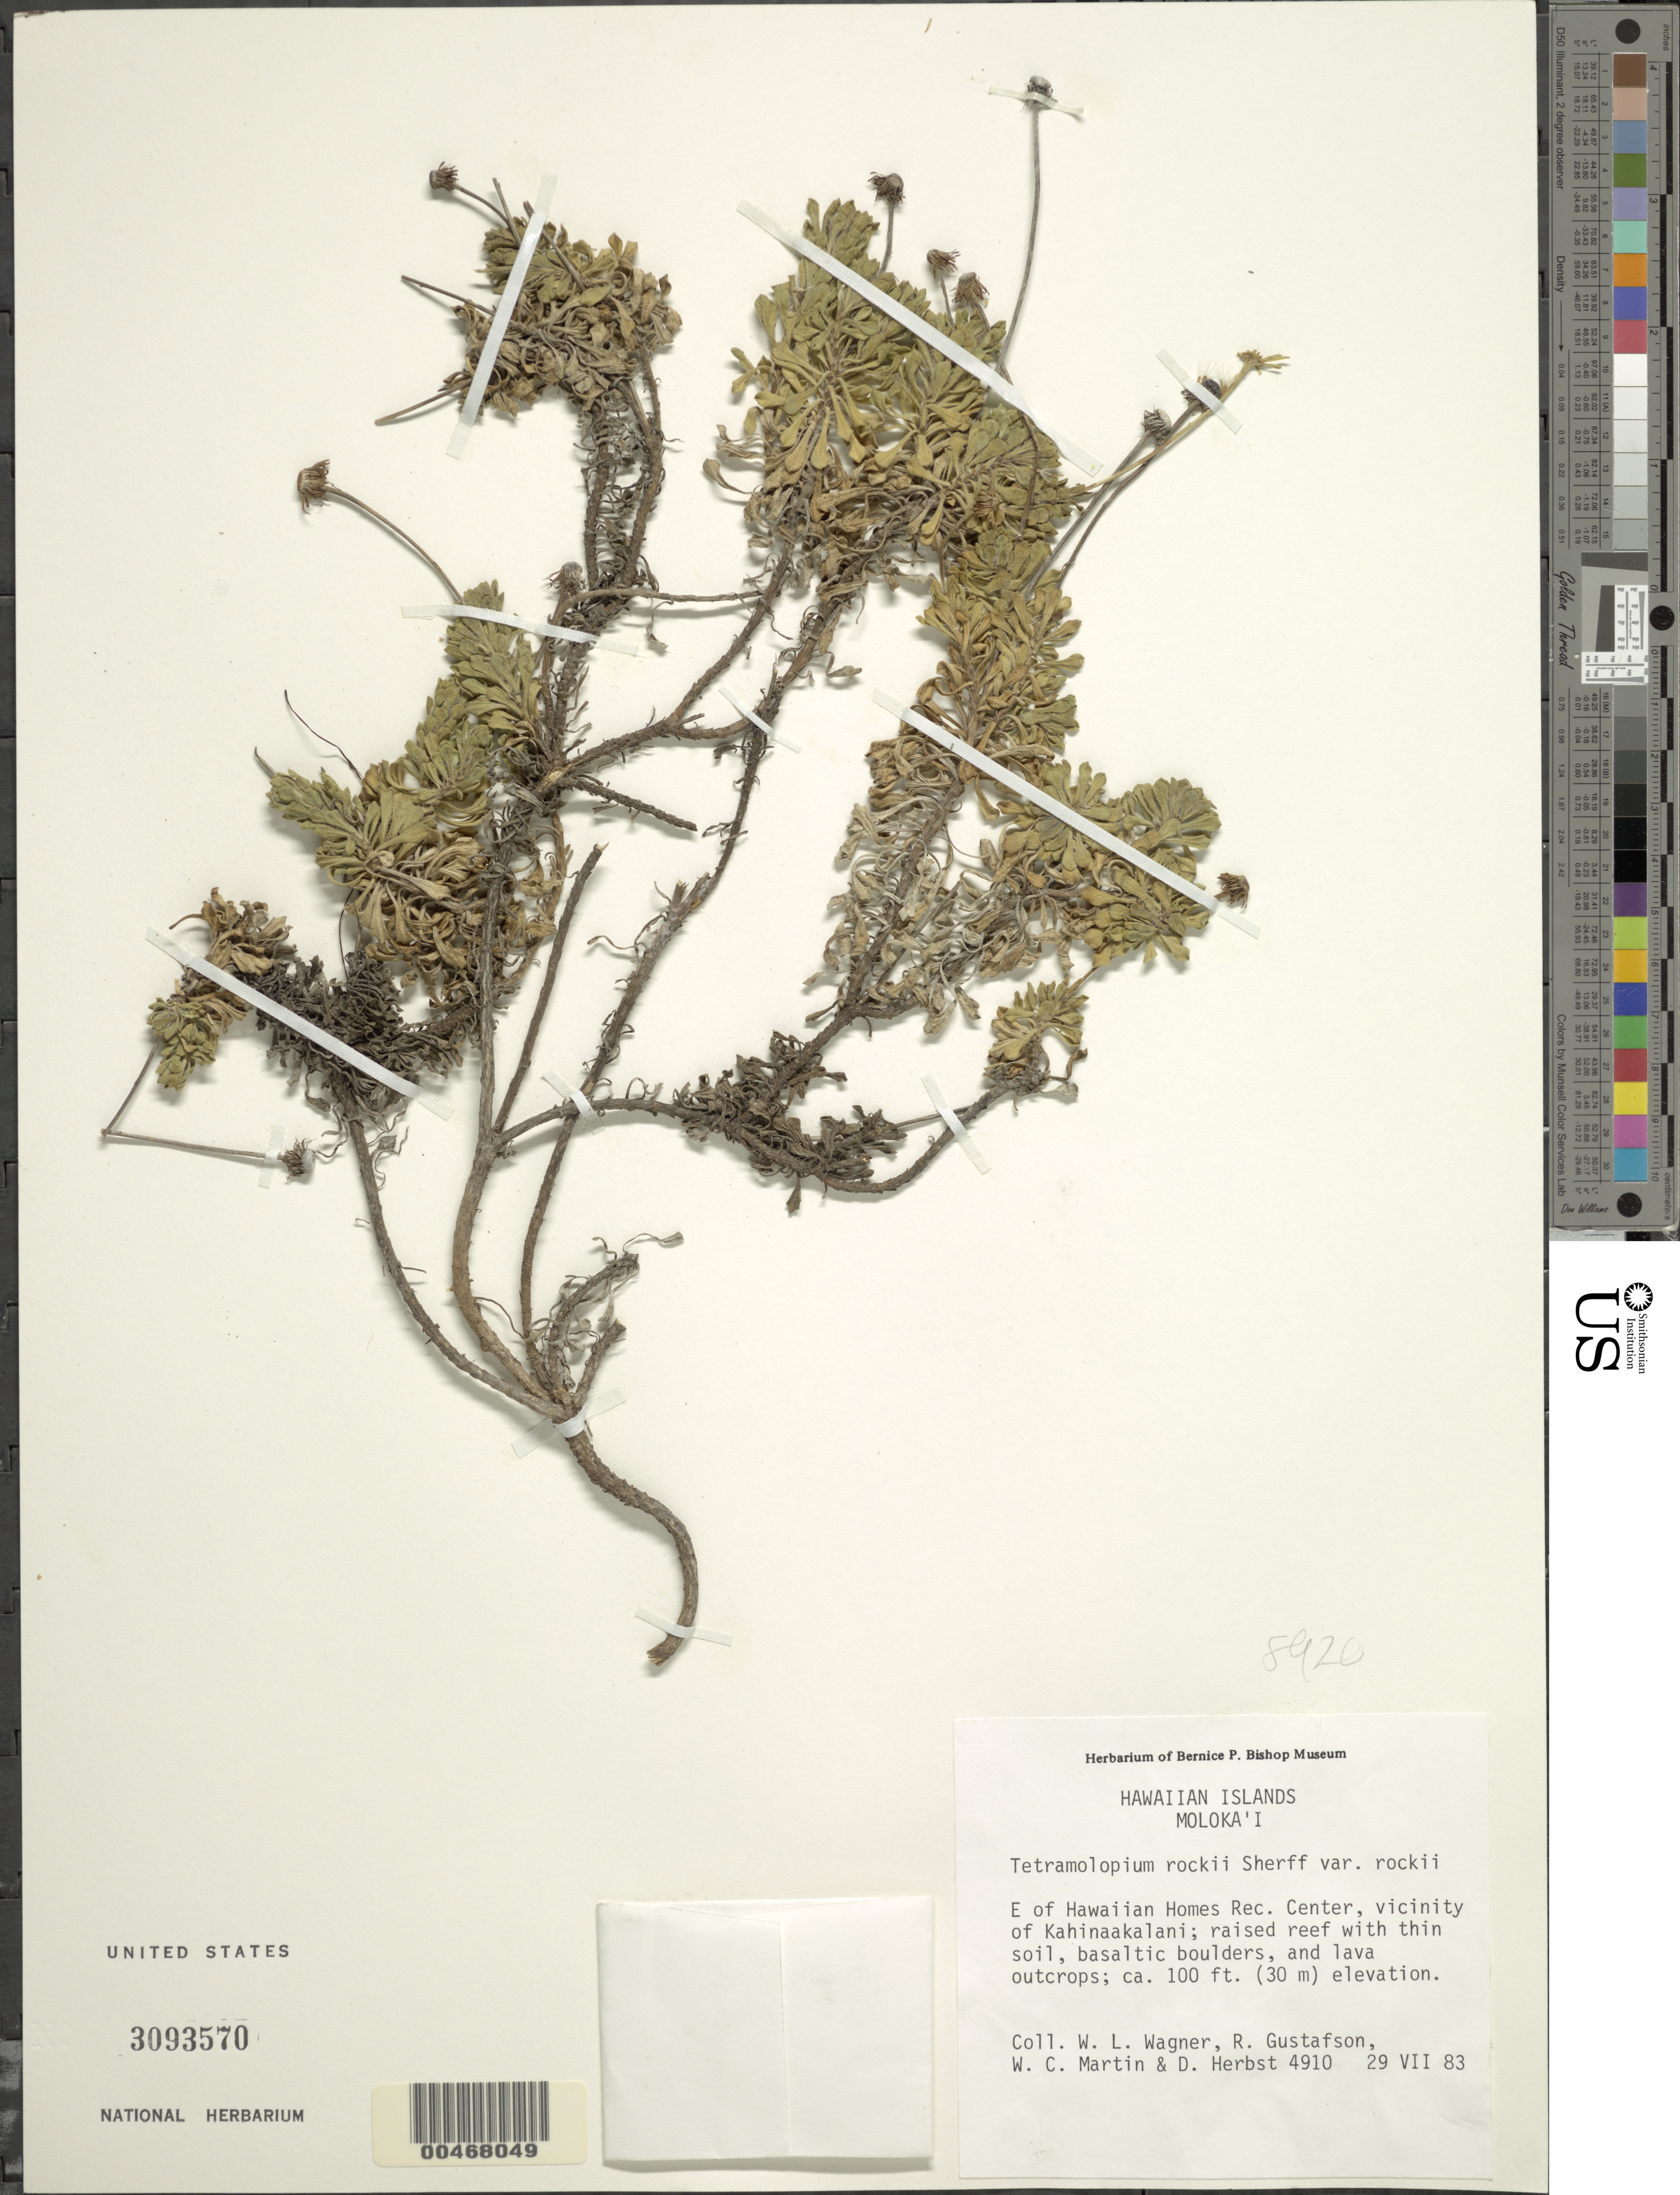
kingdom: Plantae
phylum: Tracheophyta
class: Magnoliopsida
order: Asterales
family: Asteraceae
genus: Tetramolopium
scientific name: Tetramolopium rockii var. rockii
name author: Sherff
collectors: W. L. Wagner, R. Gustafson, W. C. Martin & D. R. Herbst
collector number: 4910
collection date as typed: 29 Jul 1983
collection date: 1983-07-29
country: United States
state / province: Hawaii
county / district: Maui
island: Moloka'i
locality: E of Hawaiian Homes Rec. Center, vicinity of Kahinaakalani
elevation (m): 30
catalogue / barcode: US 3093570